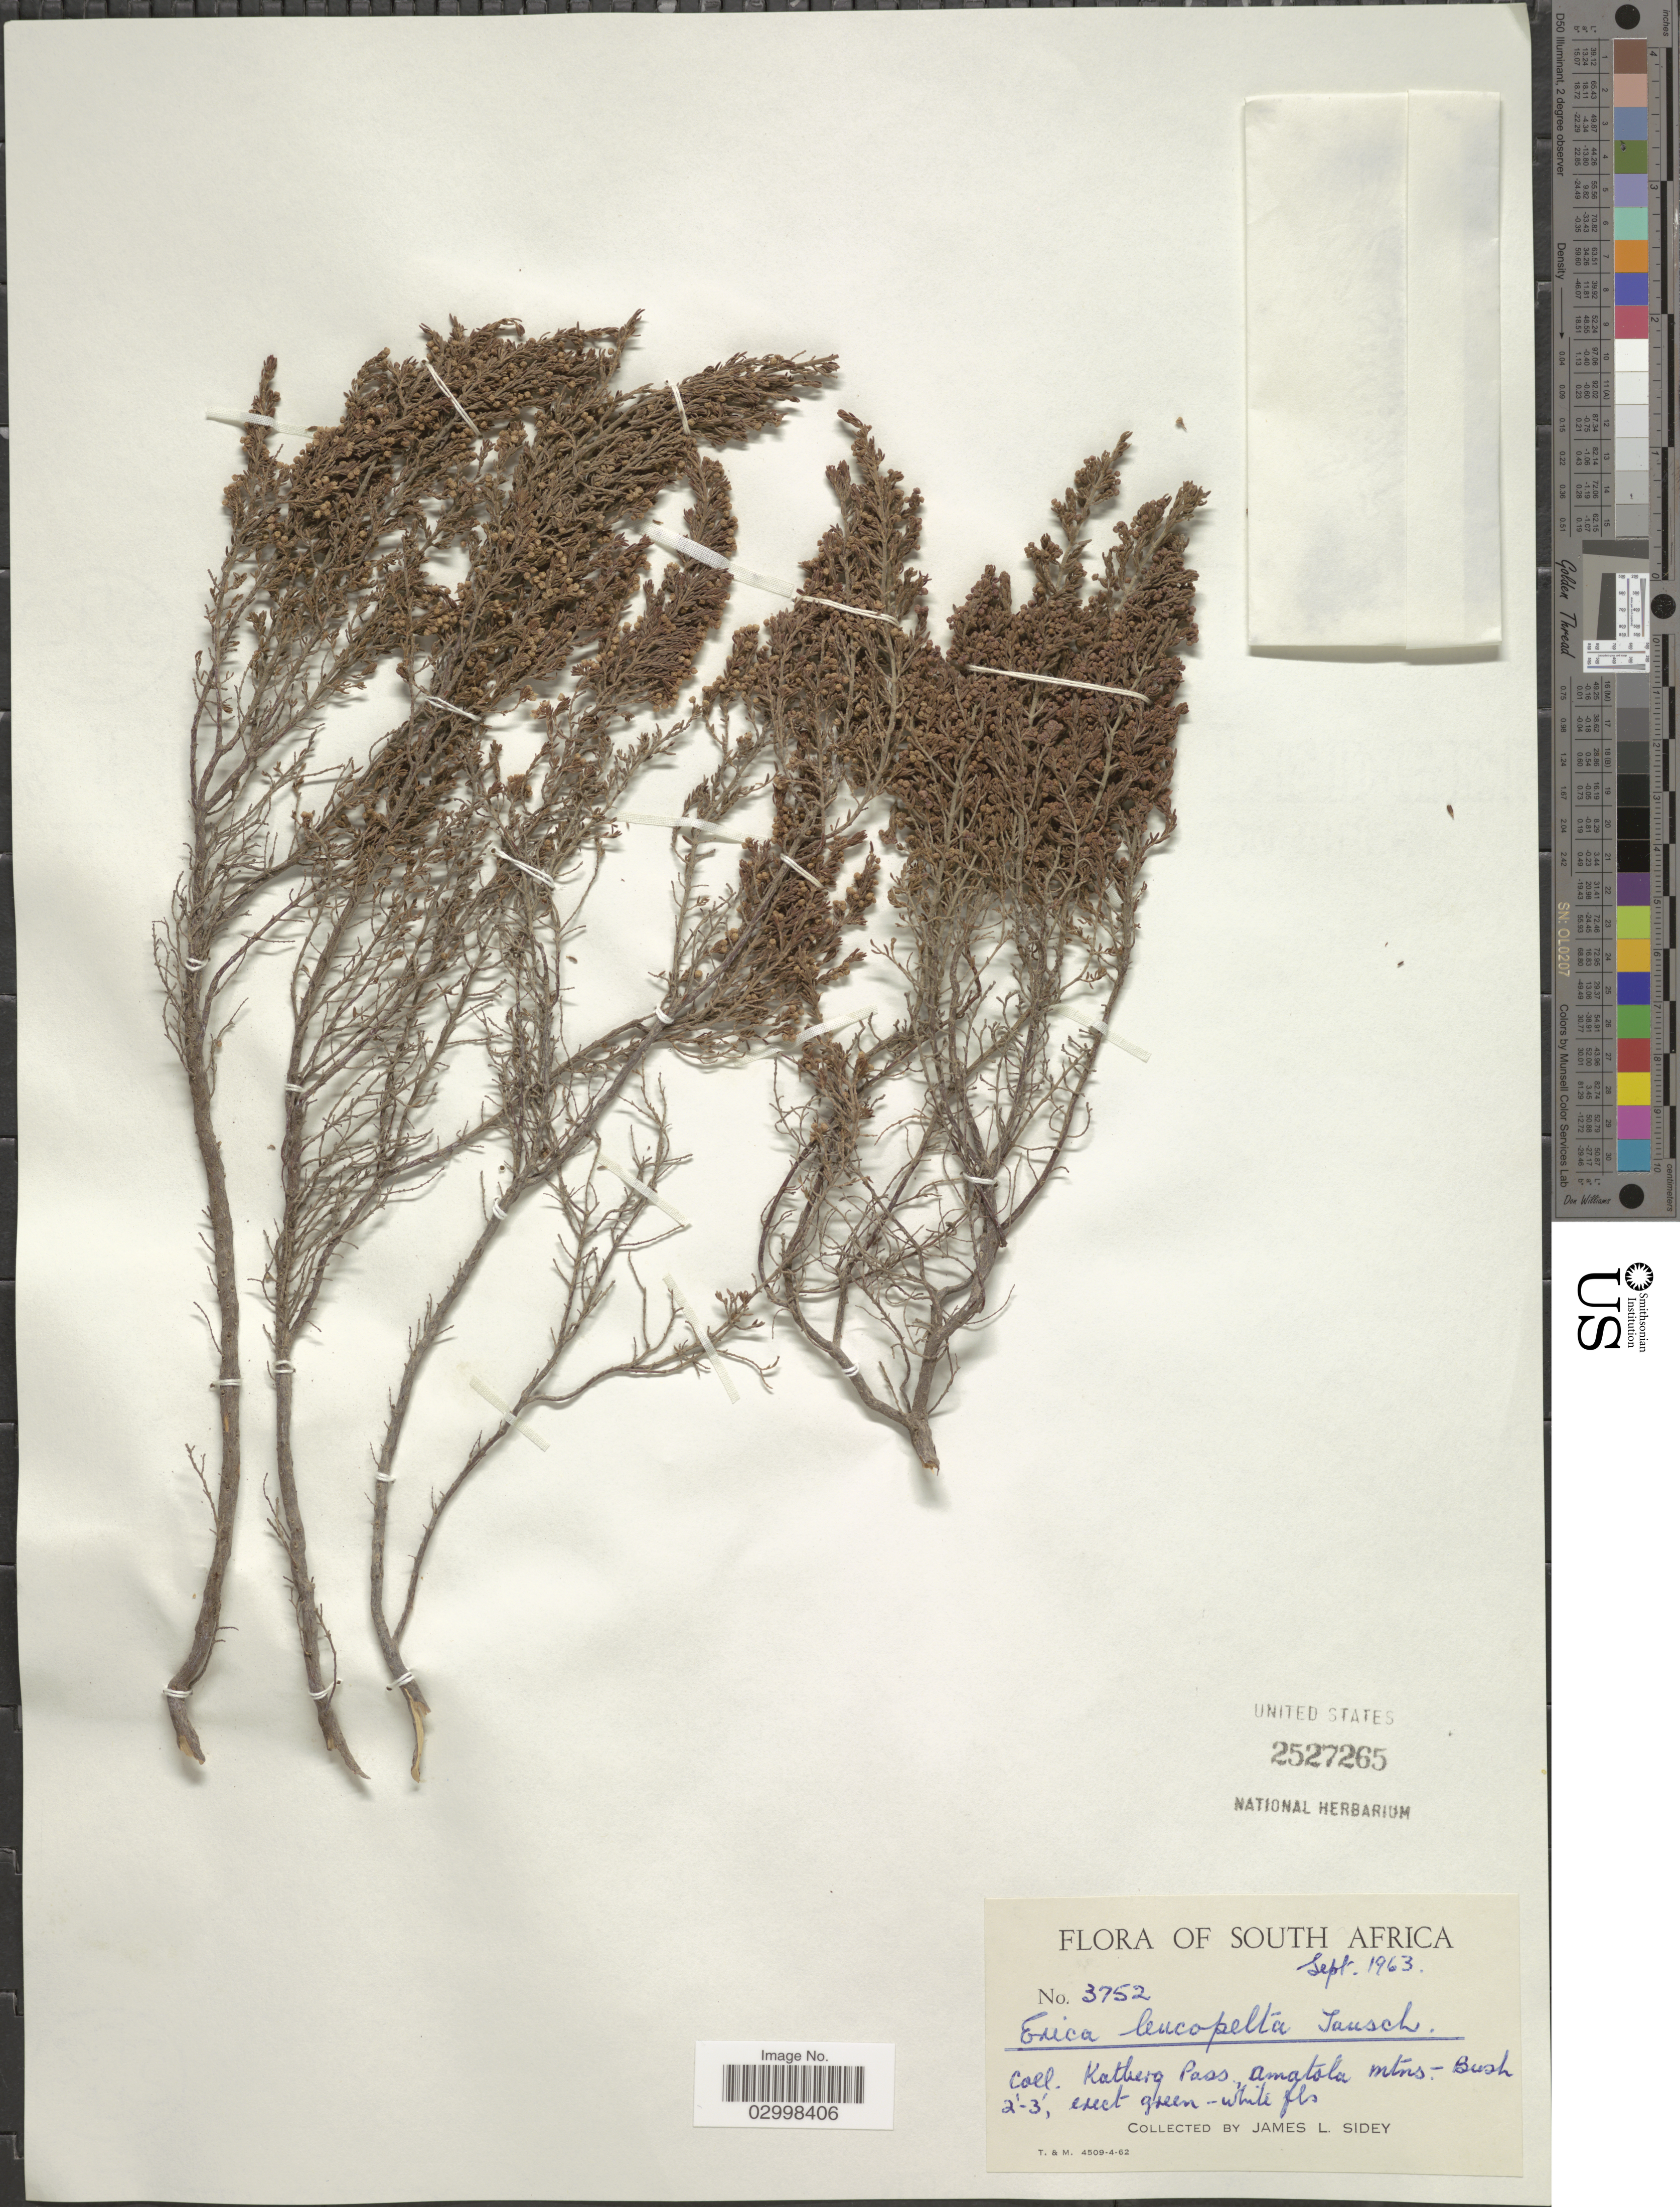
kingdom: Plantae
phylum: Tracheophyta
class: Magnoliopsida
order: Ericales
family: Ericaceae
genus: Erica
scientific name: Erica leucopelta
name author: Tausch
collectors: J. L. Sidey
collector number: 3752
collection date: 1963-09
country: South Africa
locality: Coll Katberg Pass., Amatola Mtns.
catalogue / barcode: US 2527265